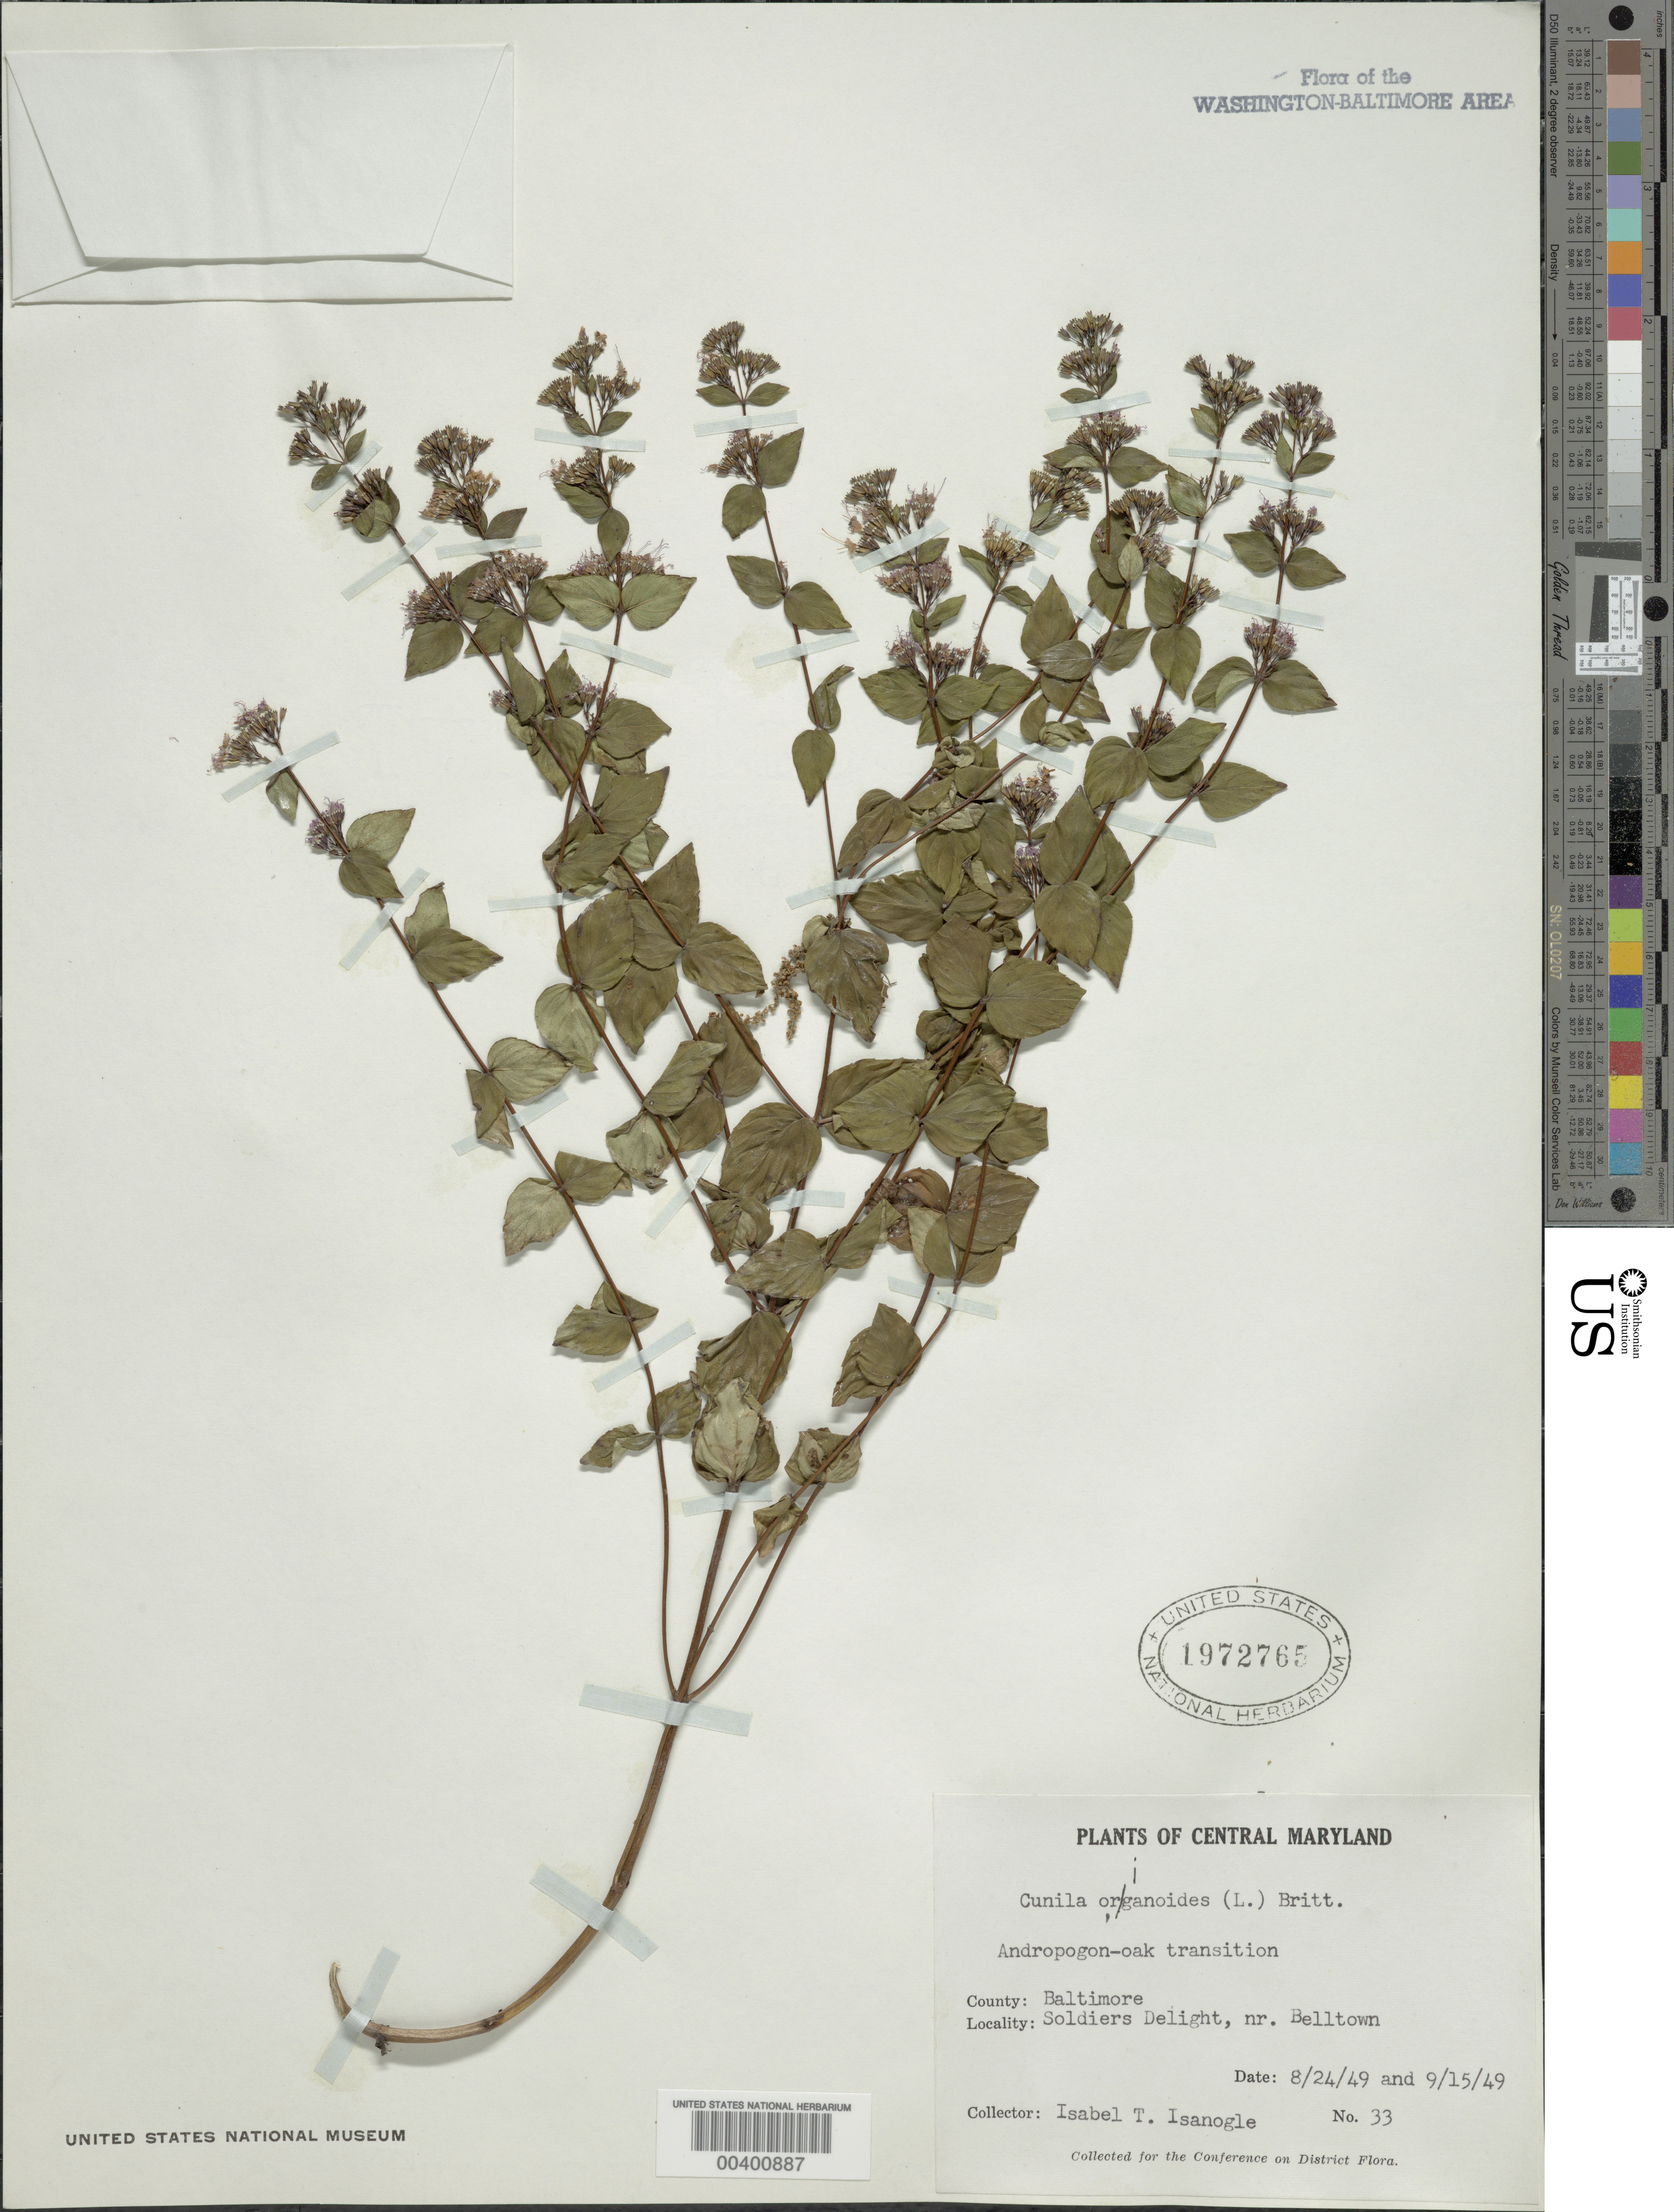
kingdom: Plantae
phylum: Tracheophyta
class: Magnoliopsida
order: Lamiales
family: Lamiaceae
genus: Cunila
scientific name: Cunila origanoides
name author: (L.) Britton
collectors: I. Isanogle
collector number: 33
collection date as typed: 24 Aug 1949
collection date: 1949-08-24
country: United States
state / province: Maryland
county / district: Baltimore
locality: Soldiers Delight, near Belltown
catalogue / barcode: US 1972765